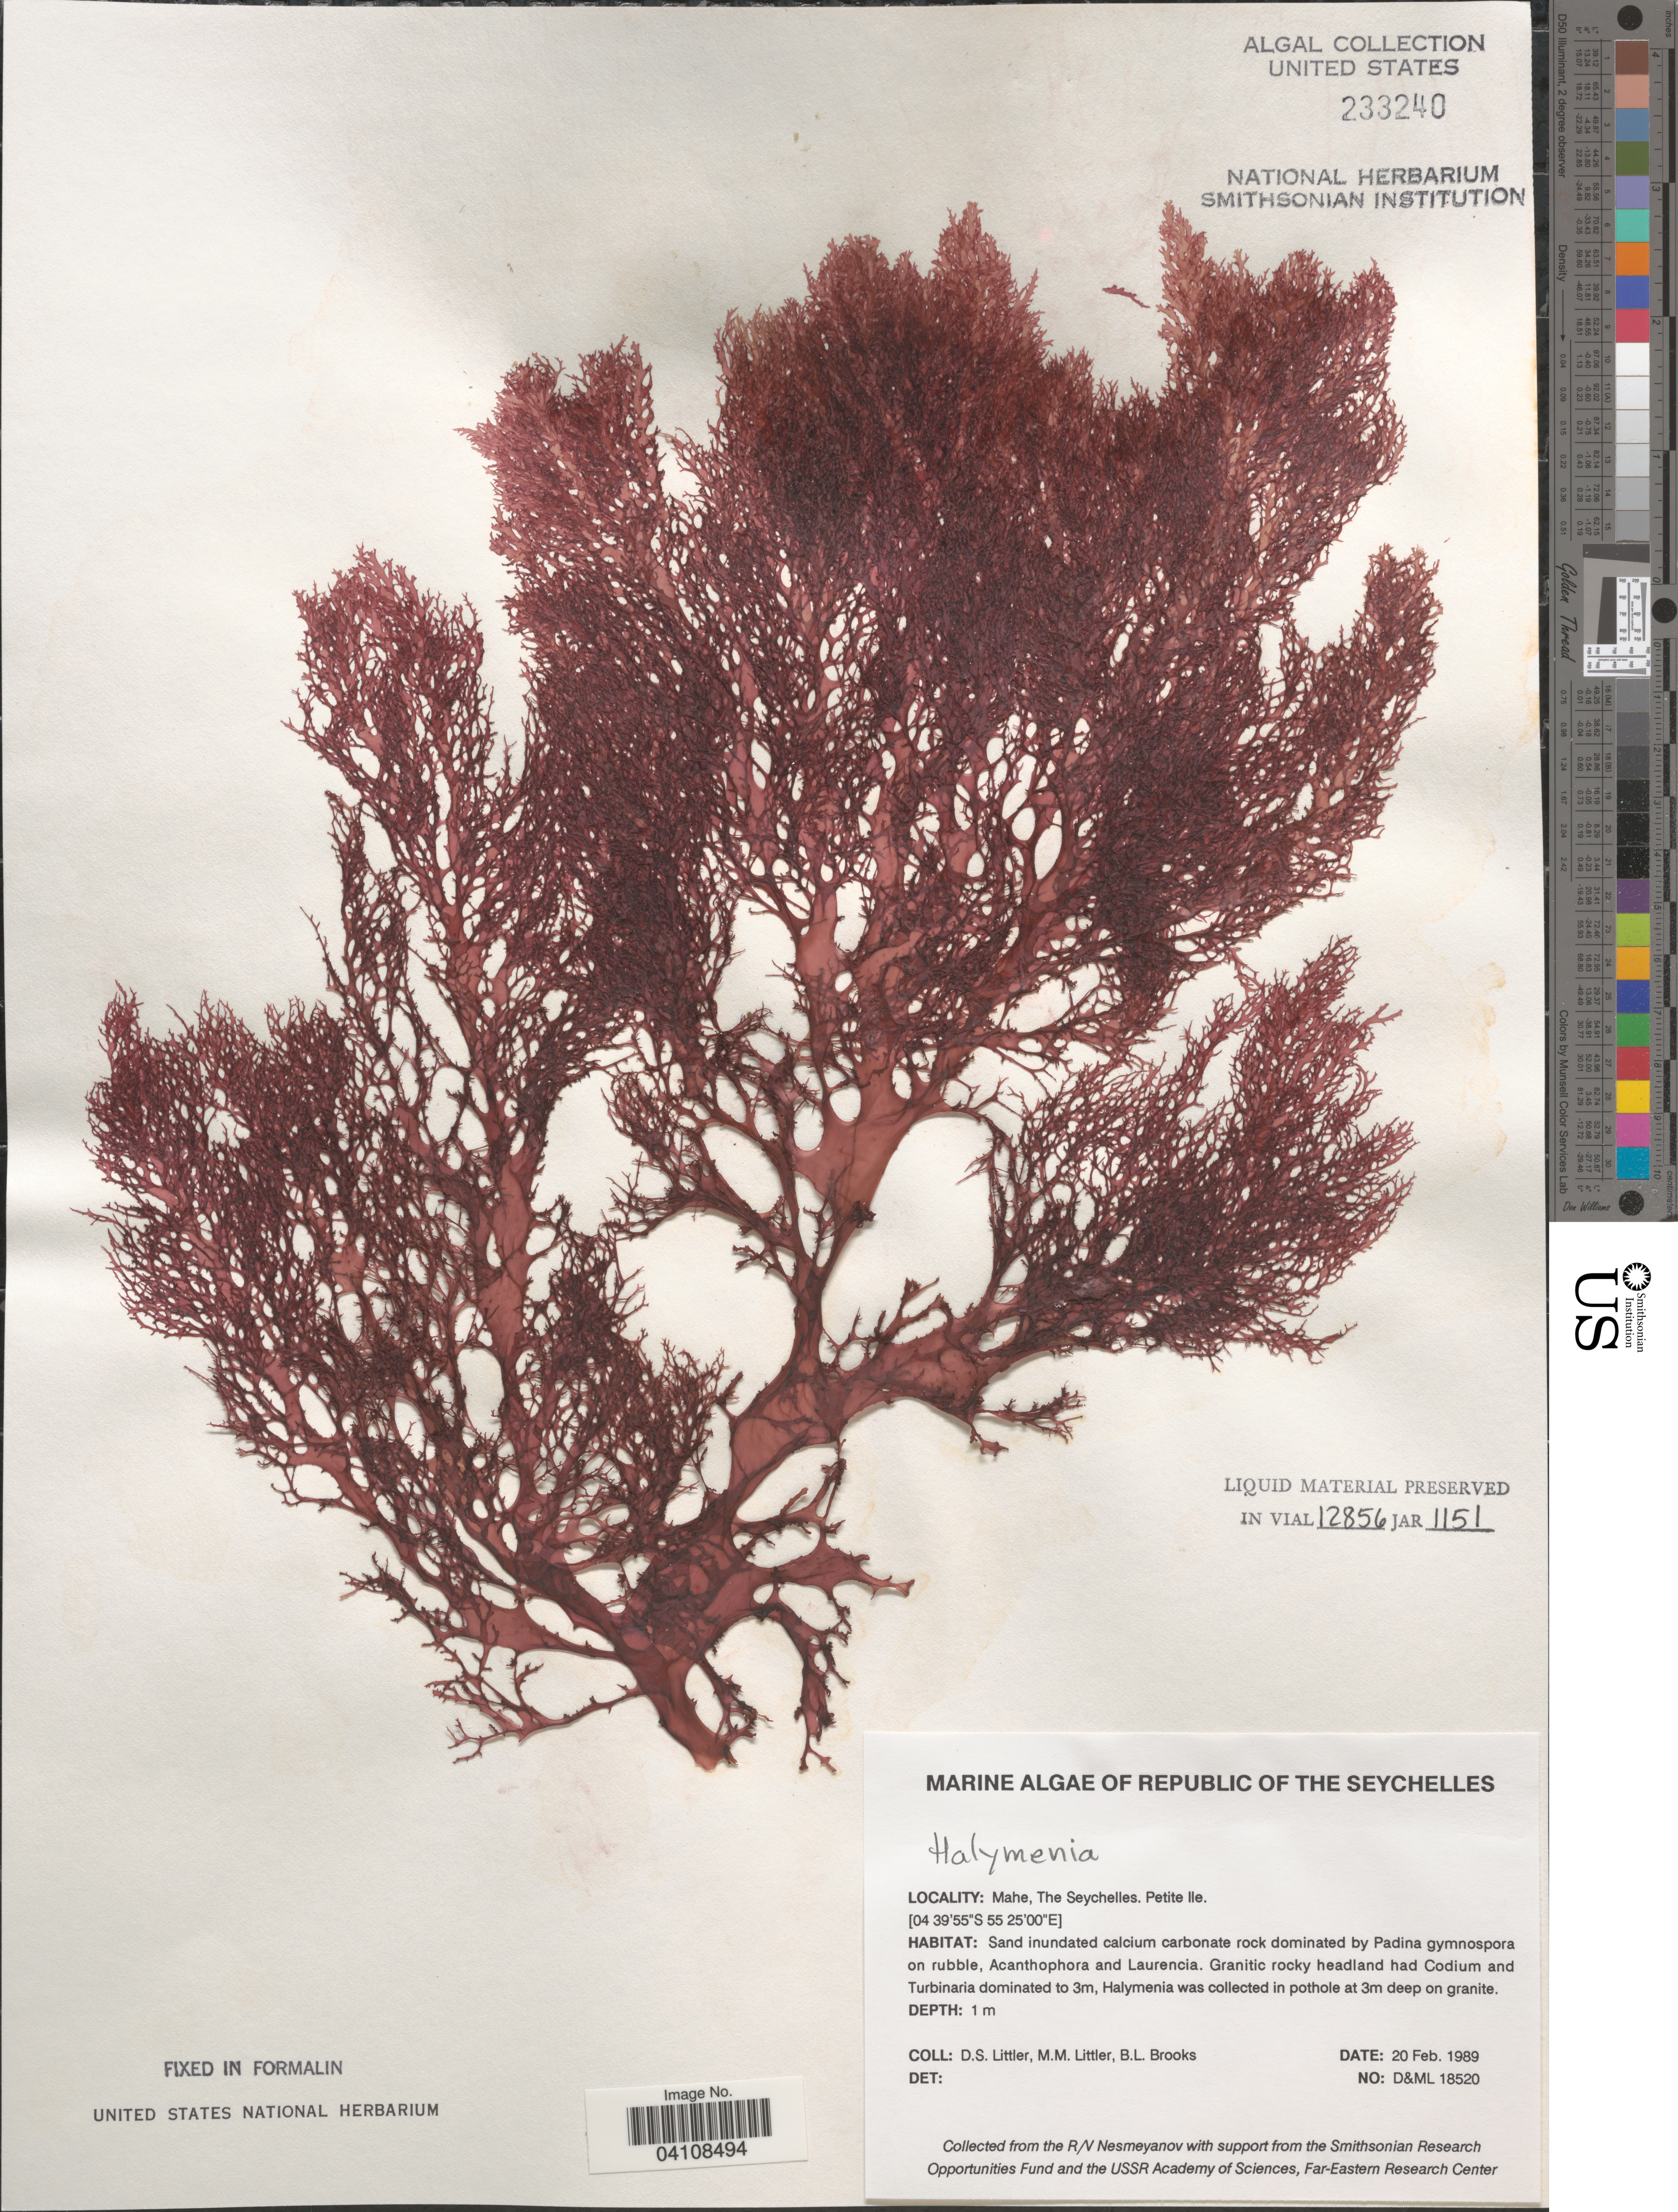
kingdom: Plantae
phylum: Rhodophyta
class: Florideophyceae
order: Halymeniales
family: Halymeniaceae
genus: Halymenia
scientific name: Halymenia sp.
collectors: D. S. Littler & B. Brooks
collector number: D&ML18520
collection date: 1989-02-20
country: Seychelles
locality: Republic of The Seychelles. Mahe. Petite Ile.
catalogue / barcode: US 233240